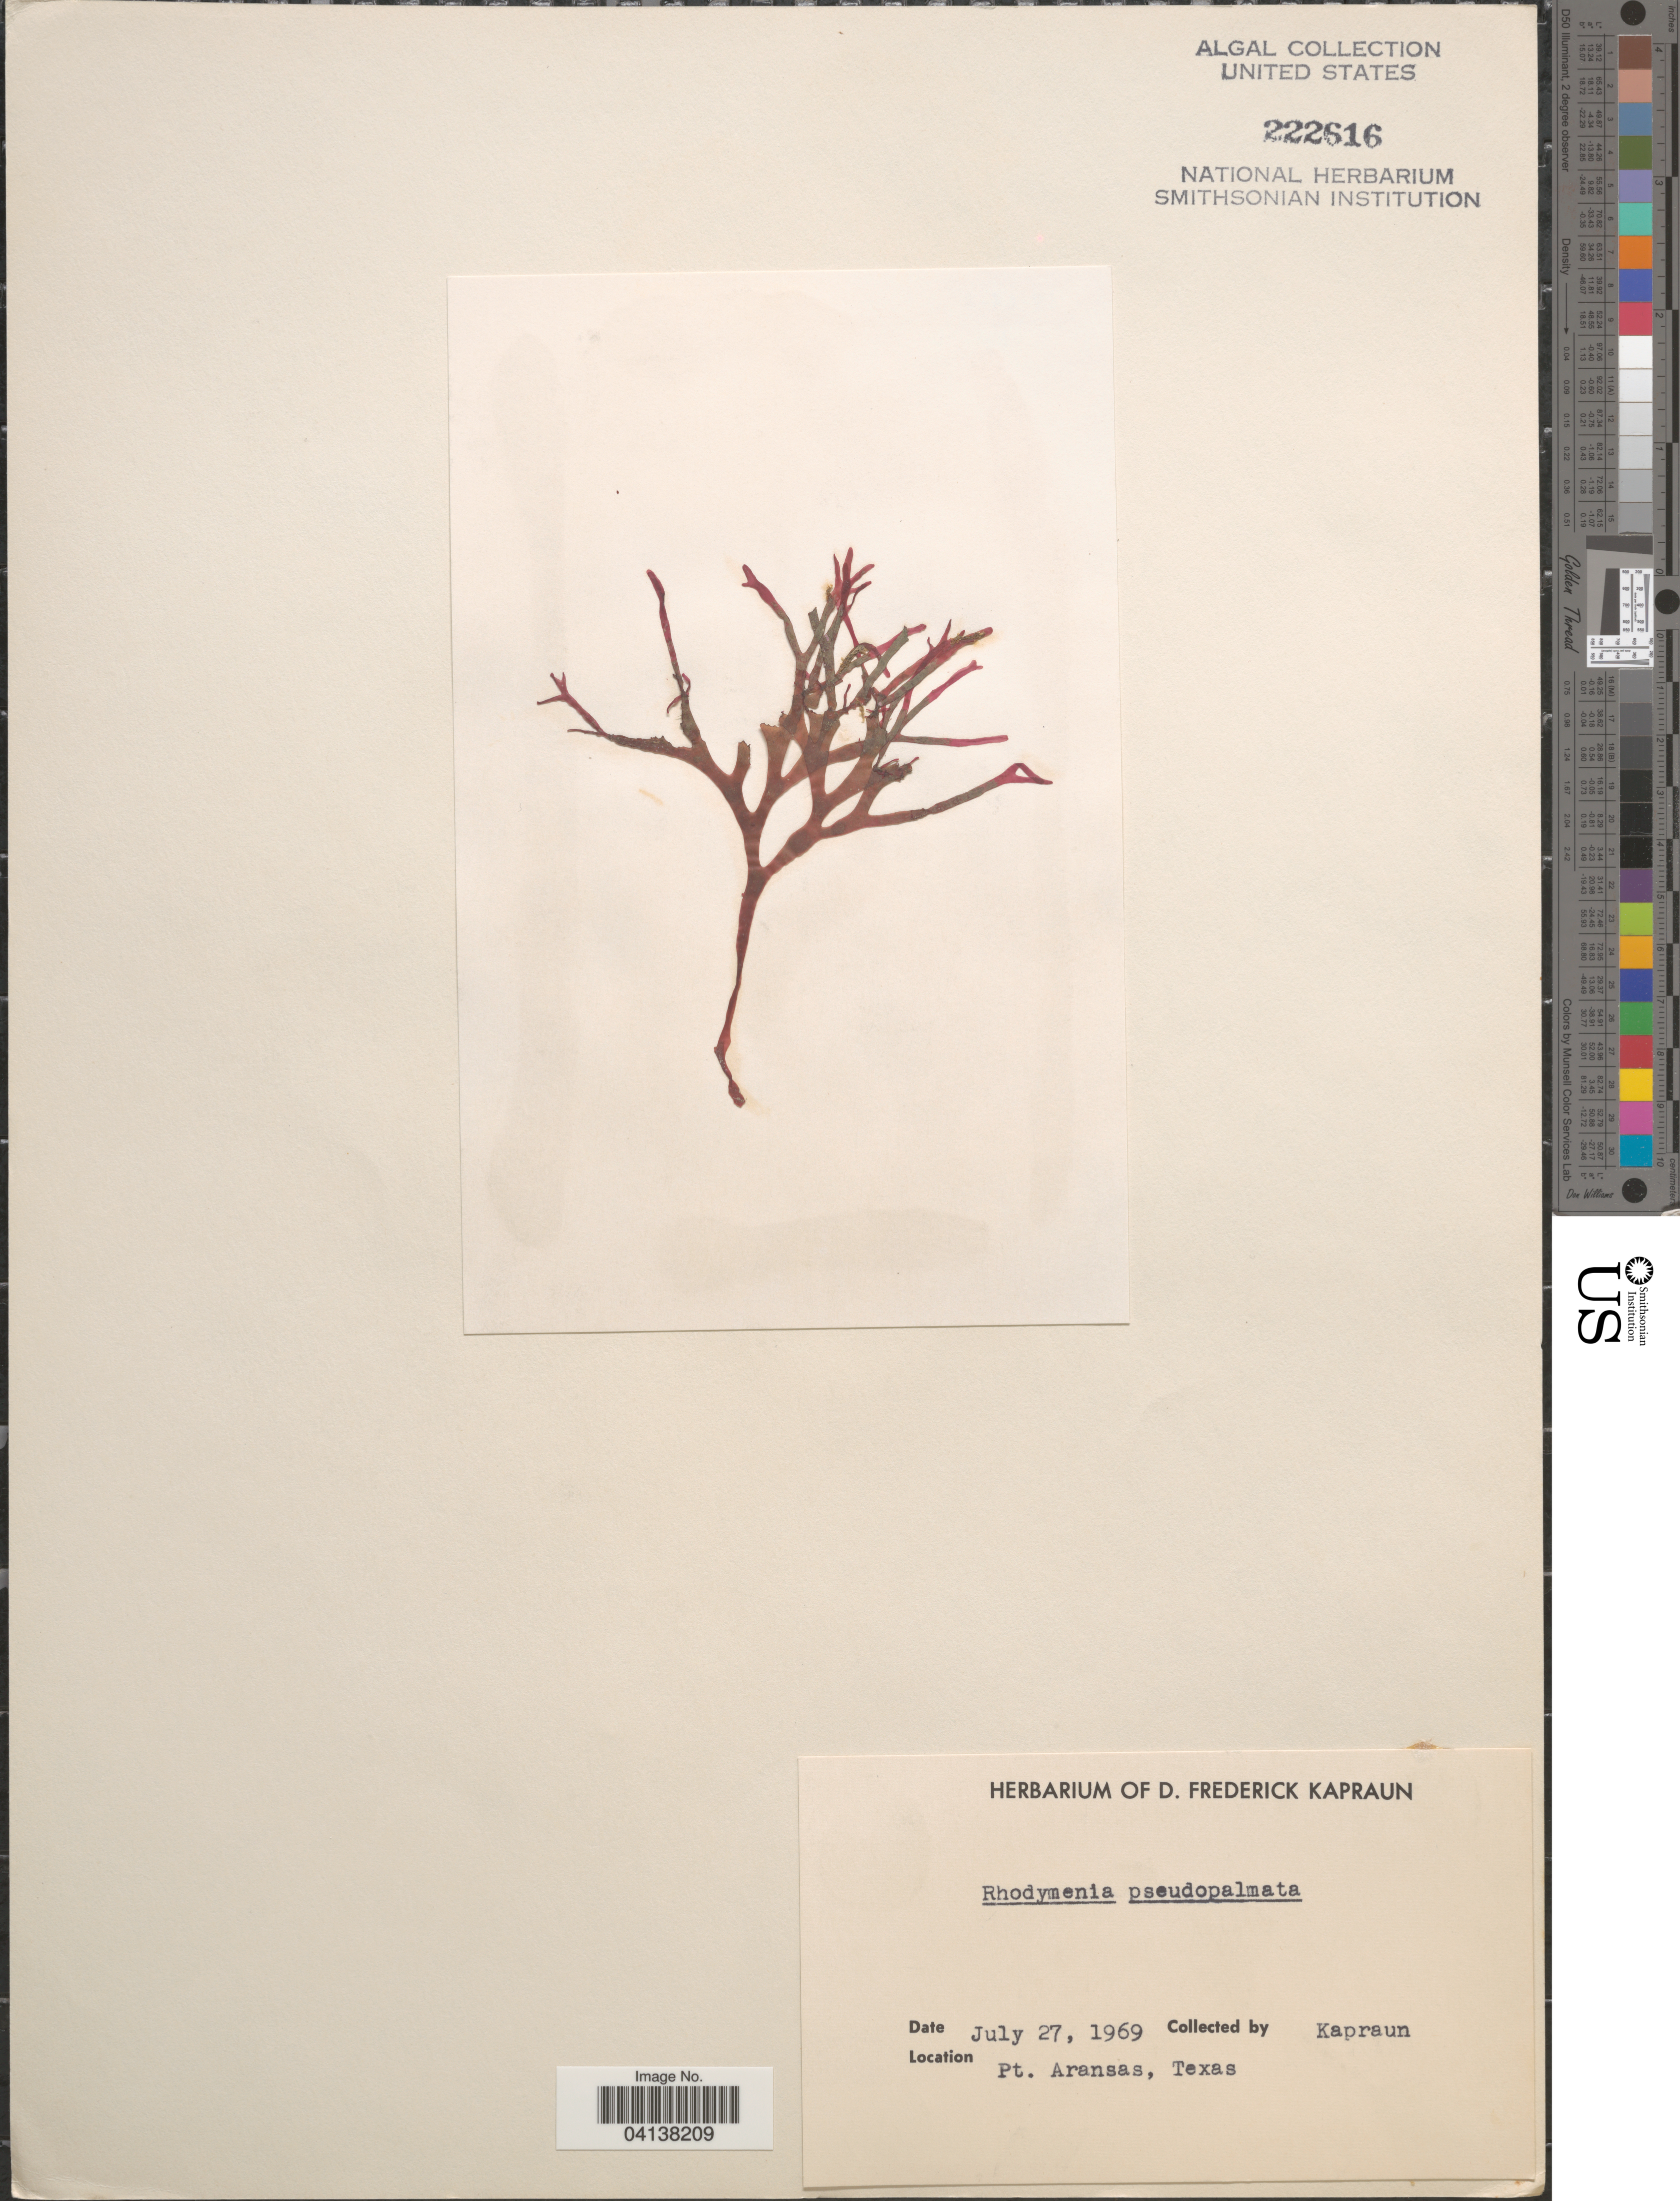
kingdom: Plantae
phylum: Rhodophyta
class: Florideophyceae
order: Rhodymeniales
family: Rhodymeniaceae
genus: Rhodymenia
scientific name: Rhodymenia pseudopalmata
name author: (J.V.Lamouroux) P.C. Silva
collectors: D. F. Kapraun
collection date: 1969-07-27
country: United States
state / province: Texas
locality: Pt. Aransas.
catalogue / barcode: US 222616